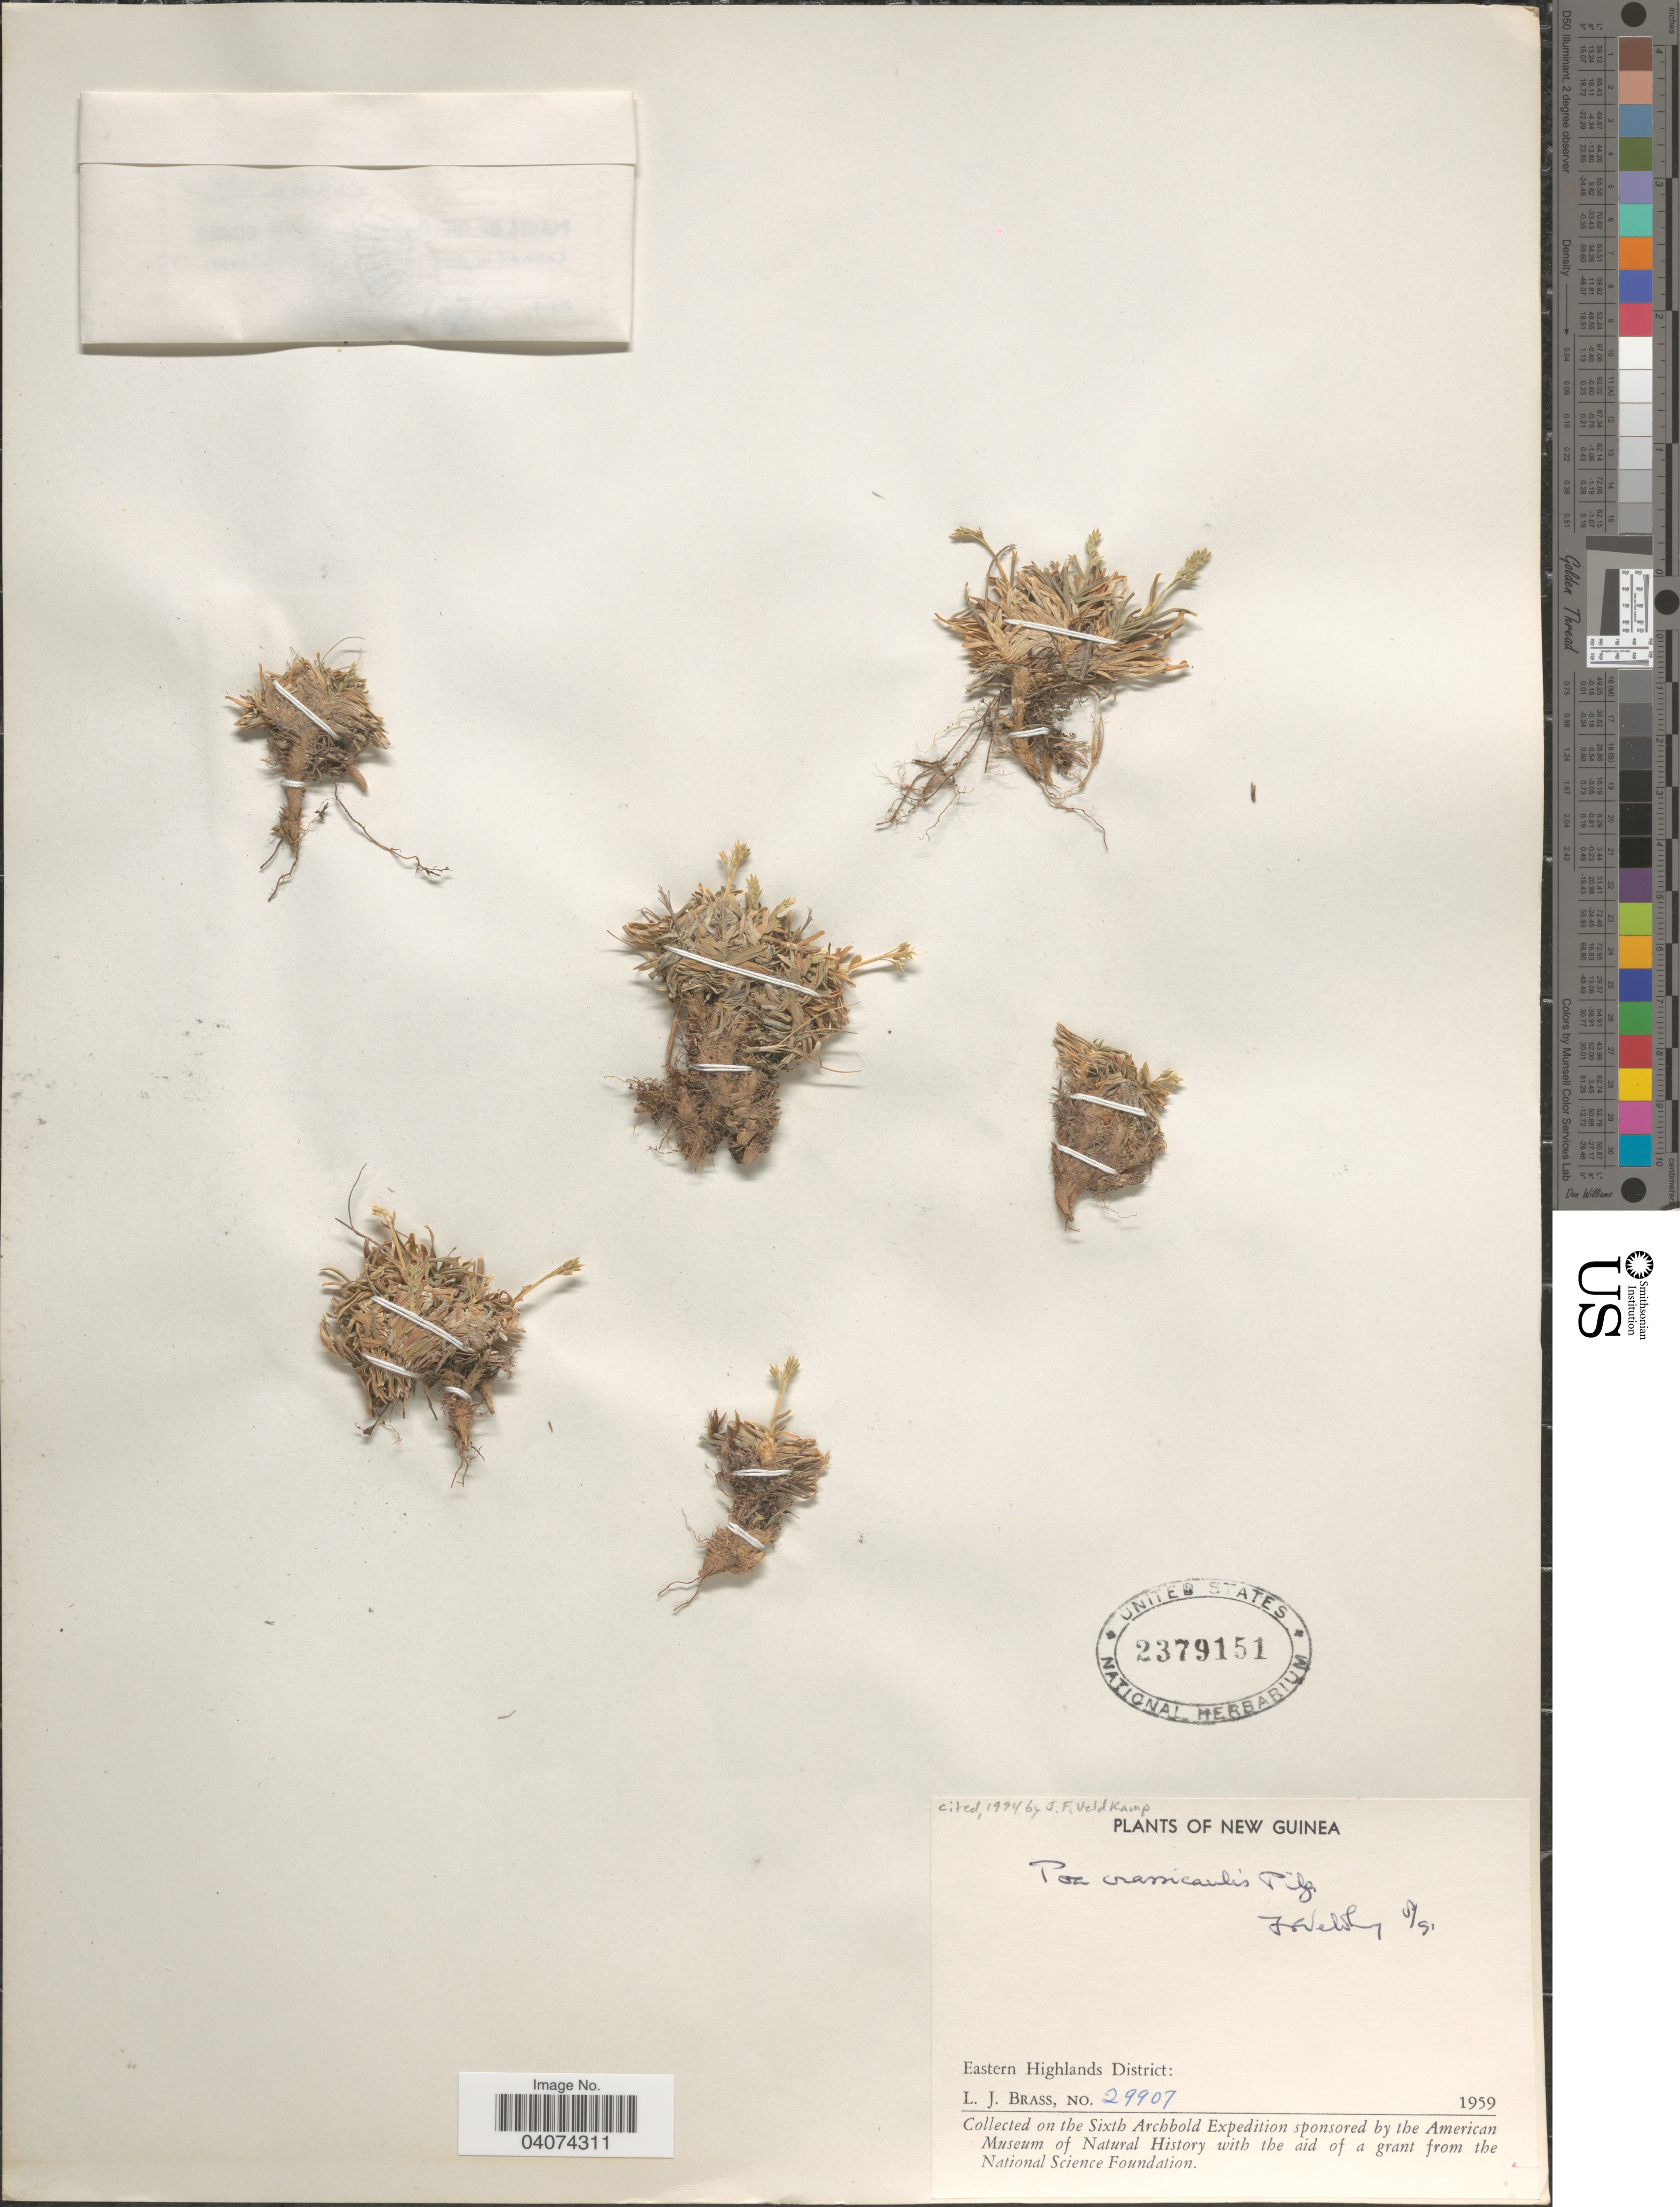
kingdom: Plantae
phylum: Tracheophyta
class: Liliopsida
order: Poales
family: Poaceae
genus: Poa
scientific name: Poa crassicaulis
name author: Pilg.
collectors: L. J. Brass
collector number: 29907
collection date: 1959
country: Papua New Guinea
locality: New Guinea. Eastern Highlands District. Collected on the Sixth Archbold Expedition.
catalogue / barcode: US 2379151